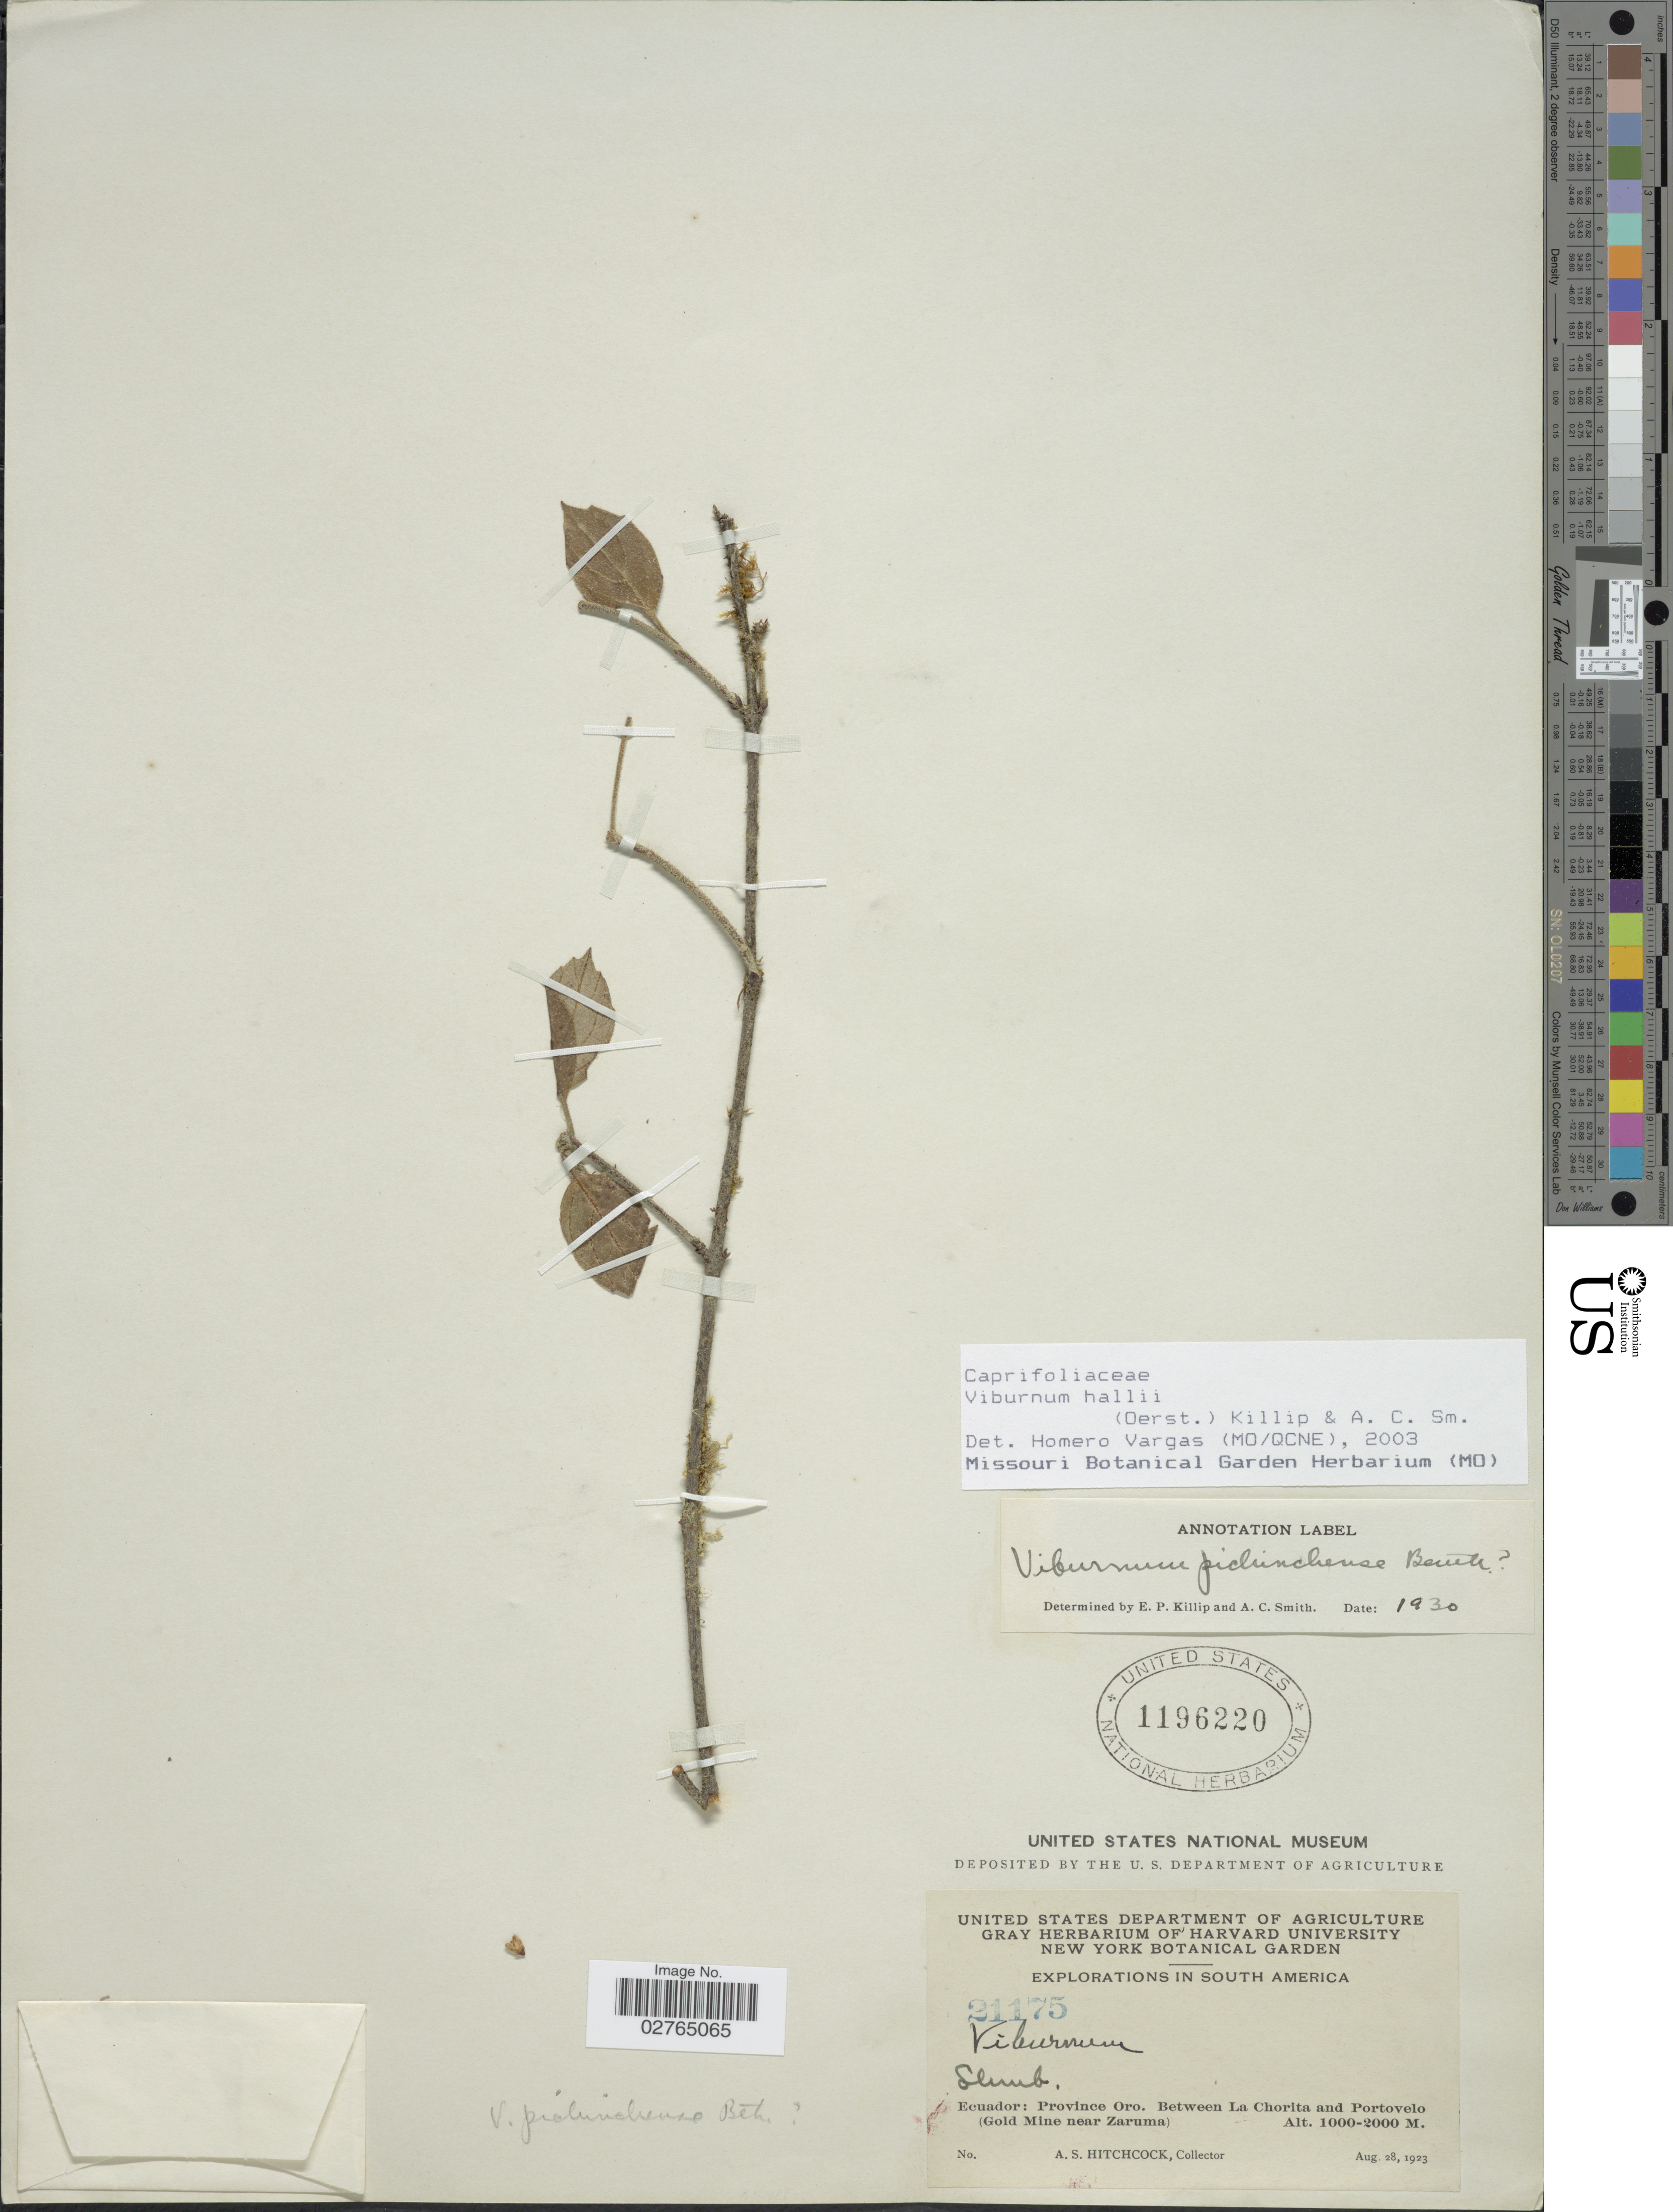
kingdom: Plantae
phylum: Tracheophyta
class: Magnoliopsida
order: Dipsacales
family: Viburnaceae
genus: Viburnum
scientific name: Viburnum hallii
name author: (Oerst.) Killip & A.C. Sm.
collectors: A. S. Hitchcock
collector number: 21175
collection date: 1923-08-28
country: Ecuador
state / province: El Oro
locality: Province Oro. Between La Chorita and Portovelo (Gold Mine near Zaruma).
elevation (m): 1000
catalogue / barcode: US 1196220